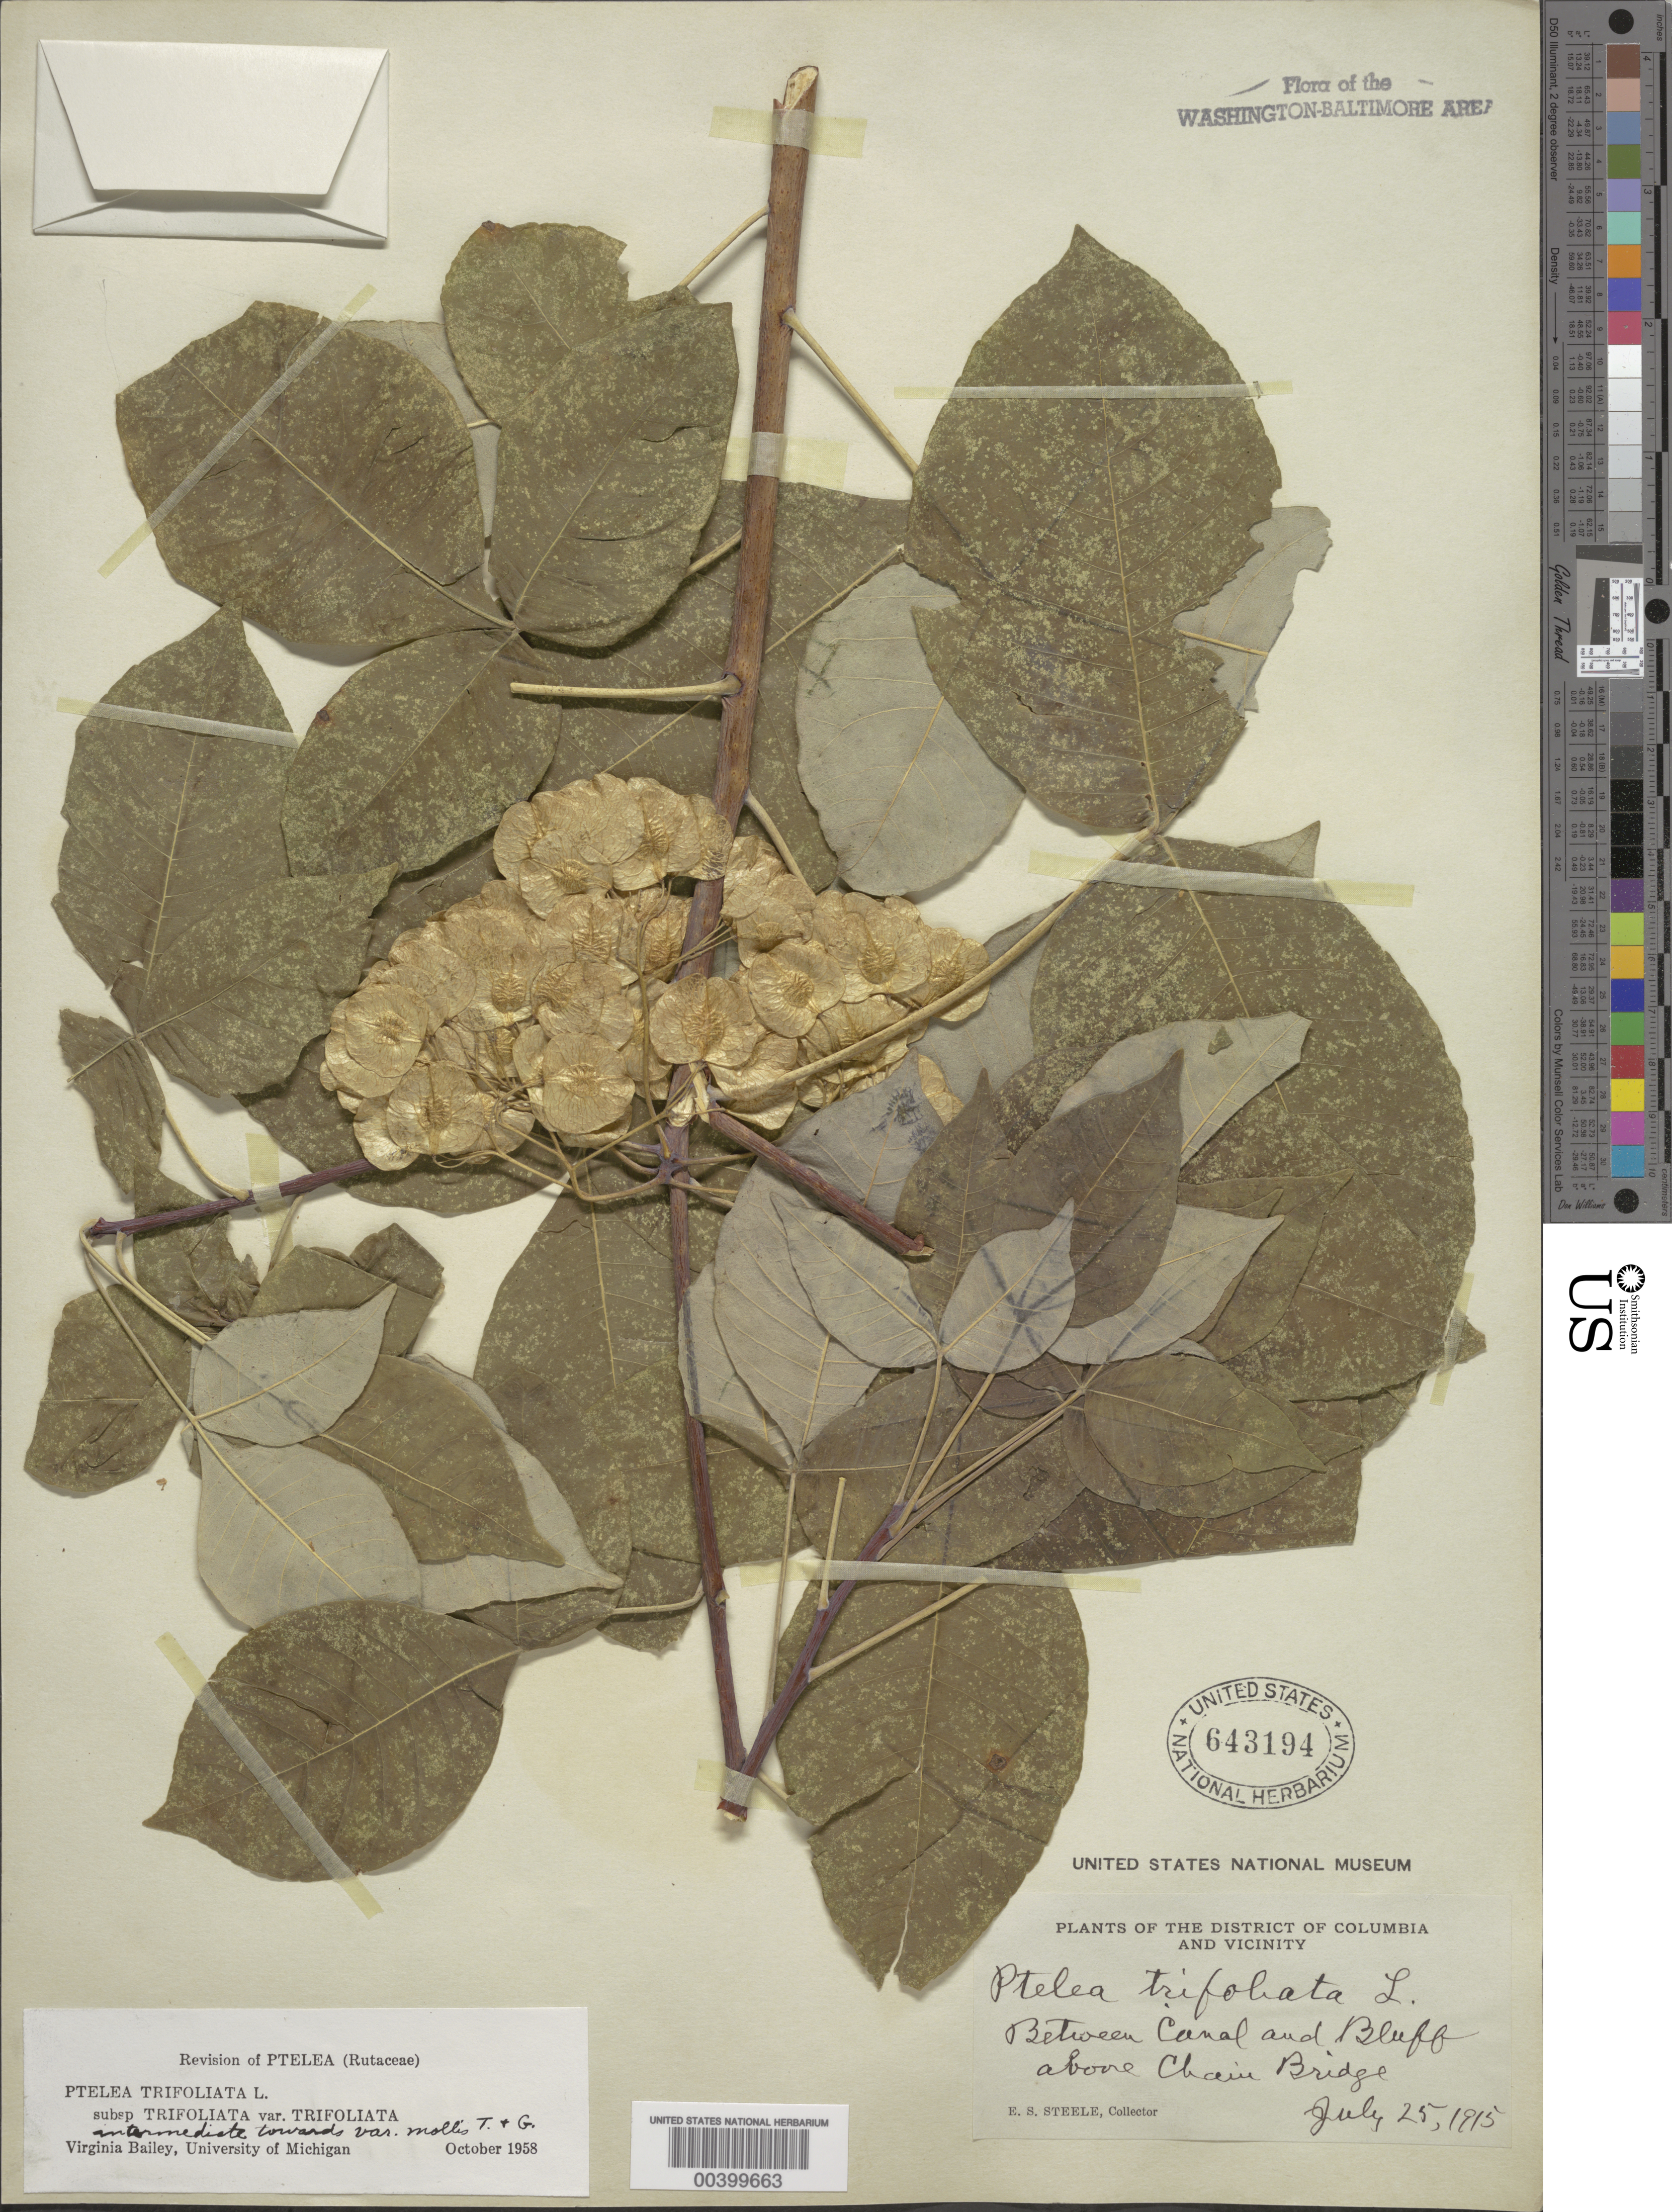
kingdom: Plantae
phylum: Tracheophyta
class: Magnoliopsida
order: Sapindales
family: Rutaceae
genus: Ptelea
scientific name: Ptelea trifoliata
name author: L.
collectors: E. Steele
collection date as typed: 25 Jul 1915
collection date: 1915-07-25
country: United States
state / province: District of Columbia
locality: Between Canal and Bluff above Chain Bridge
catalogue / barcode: US 643194